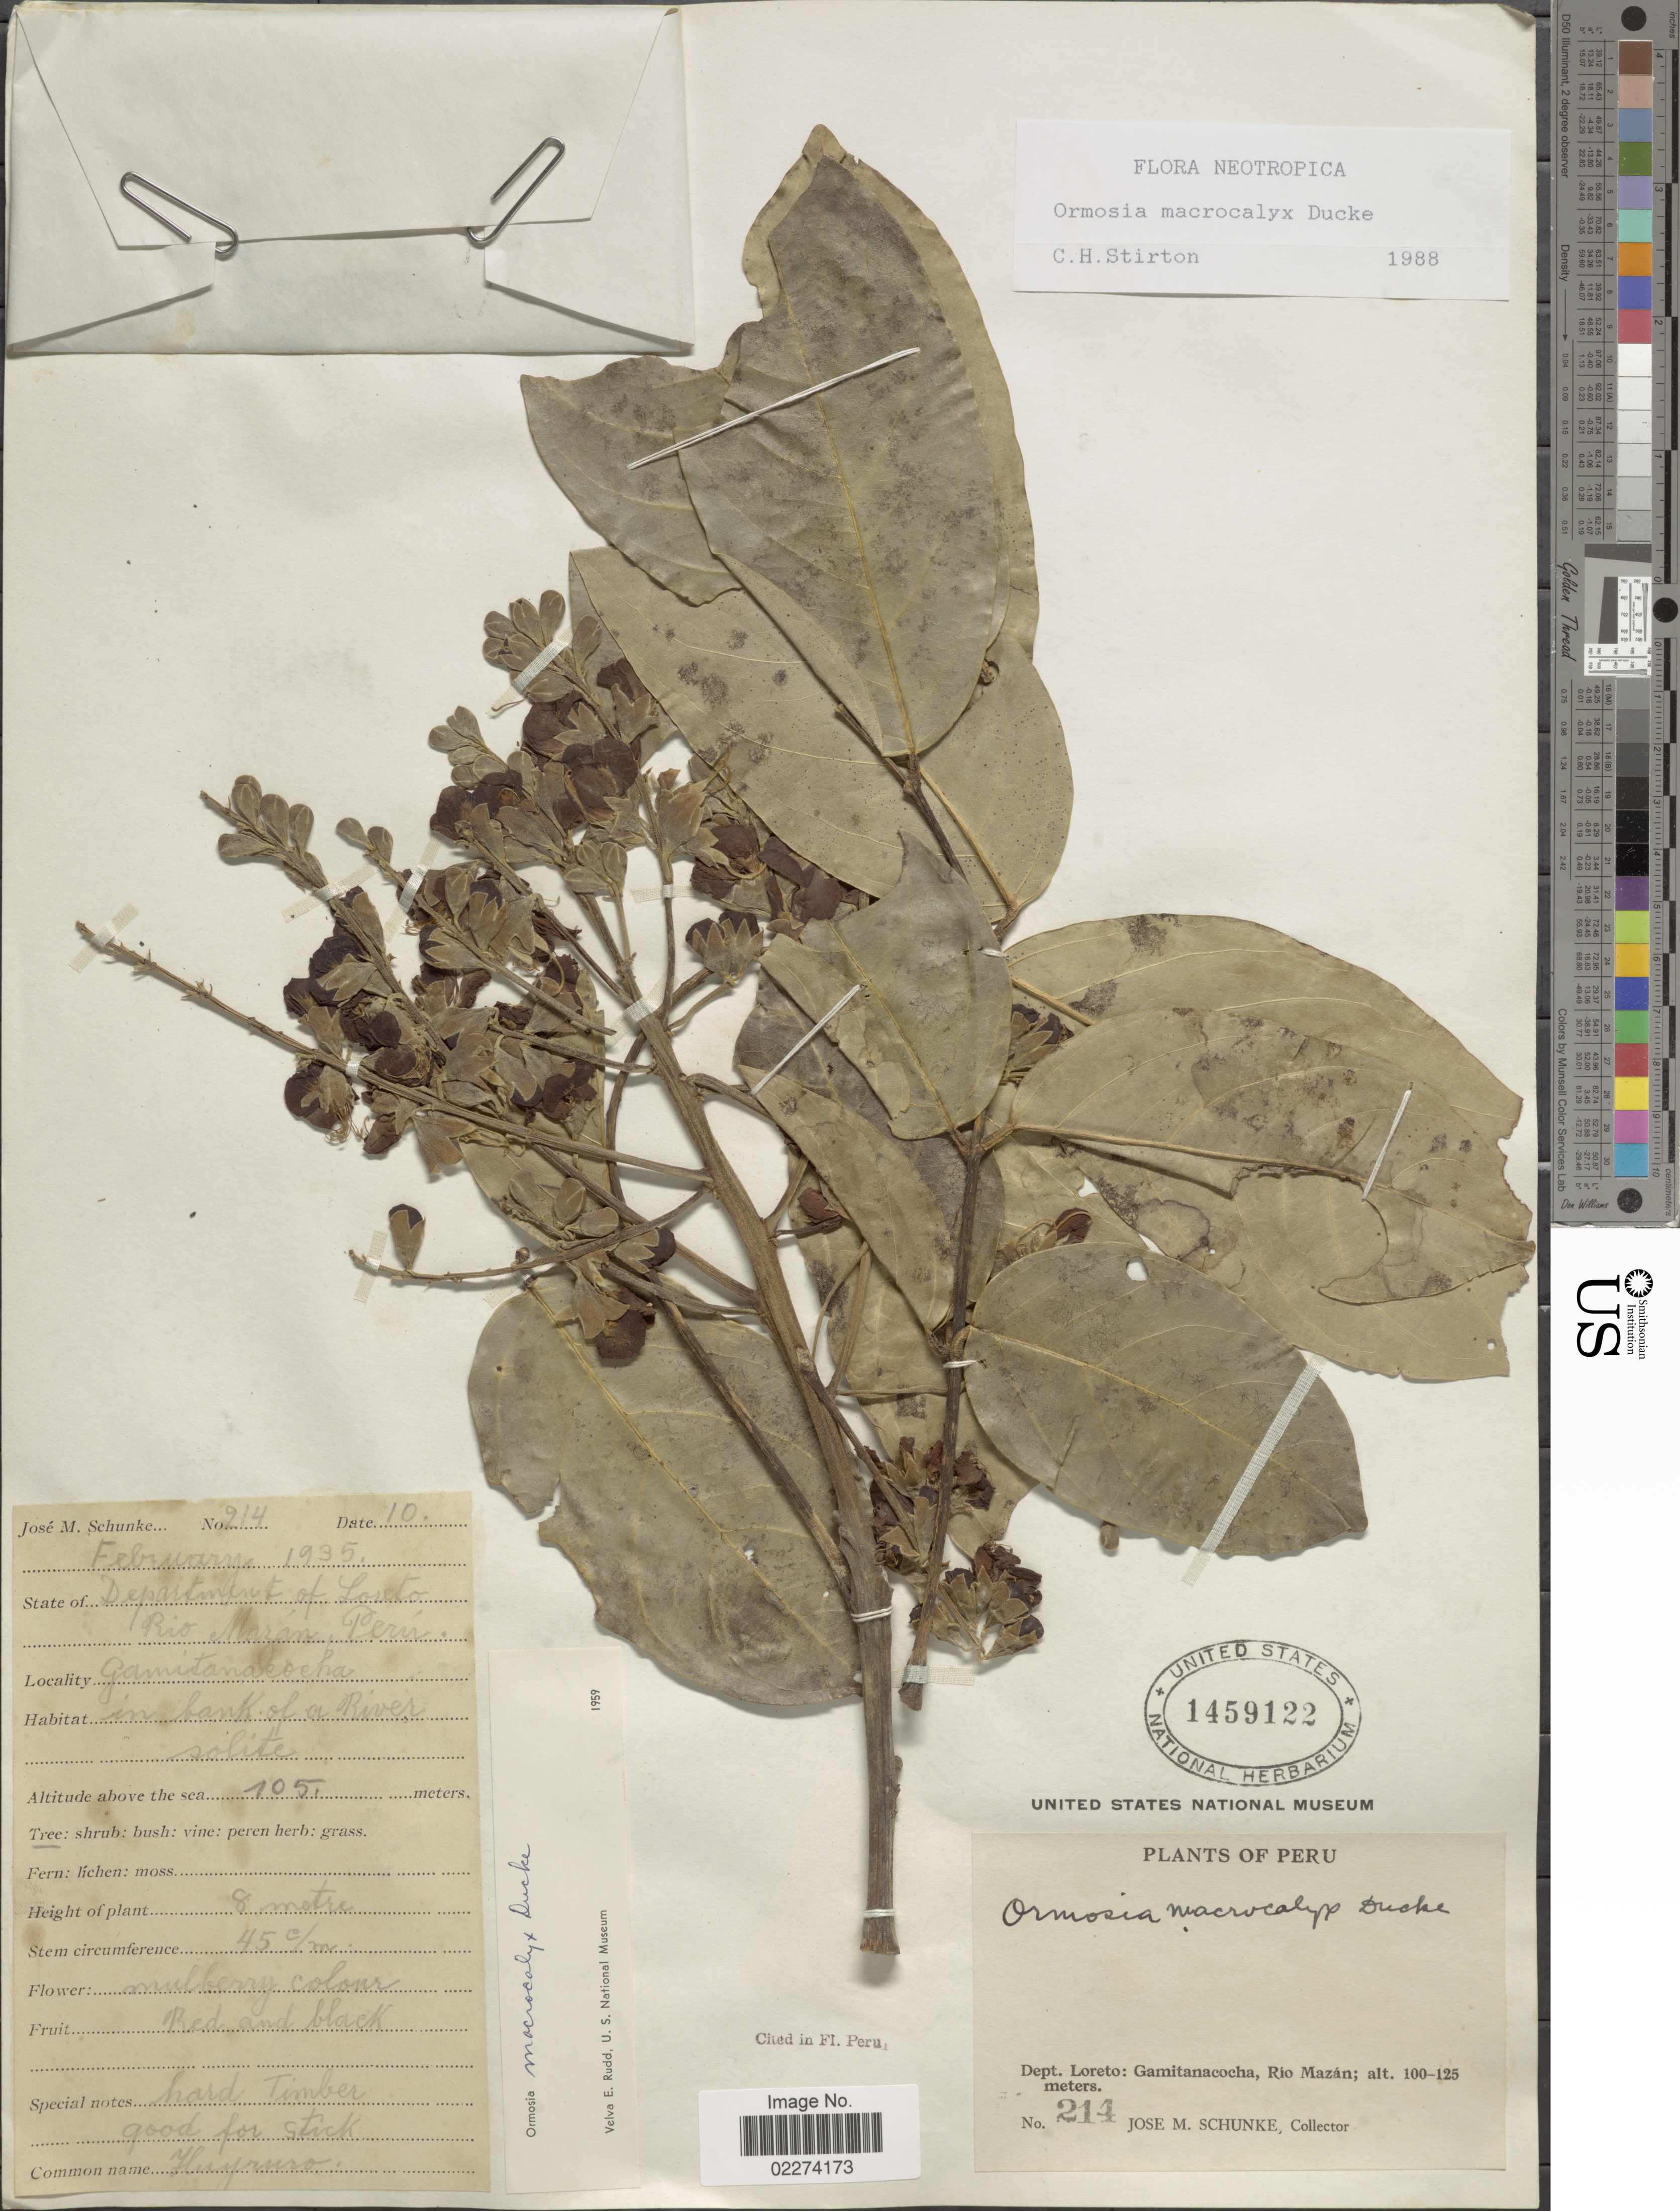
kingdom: Plantae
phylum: Tracheophyta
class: Magnoliopsida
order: Fabales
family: Fabaceae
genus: Ormosia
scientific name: Ormosia macrocalyx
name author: Ducke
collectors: J. Schunke Vigo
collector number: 214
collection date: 1935-02-10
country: Peru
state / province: Loreto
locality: Gamitanacocha, Rio Mazan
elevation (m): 100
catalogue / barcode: US 1459122